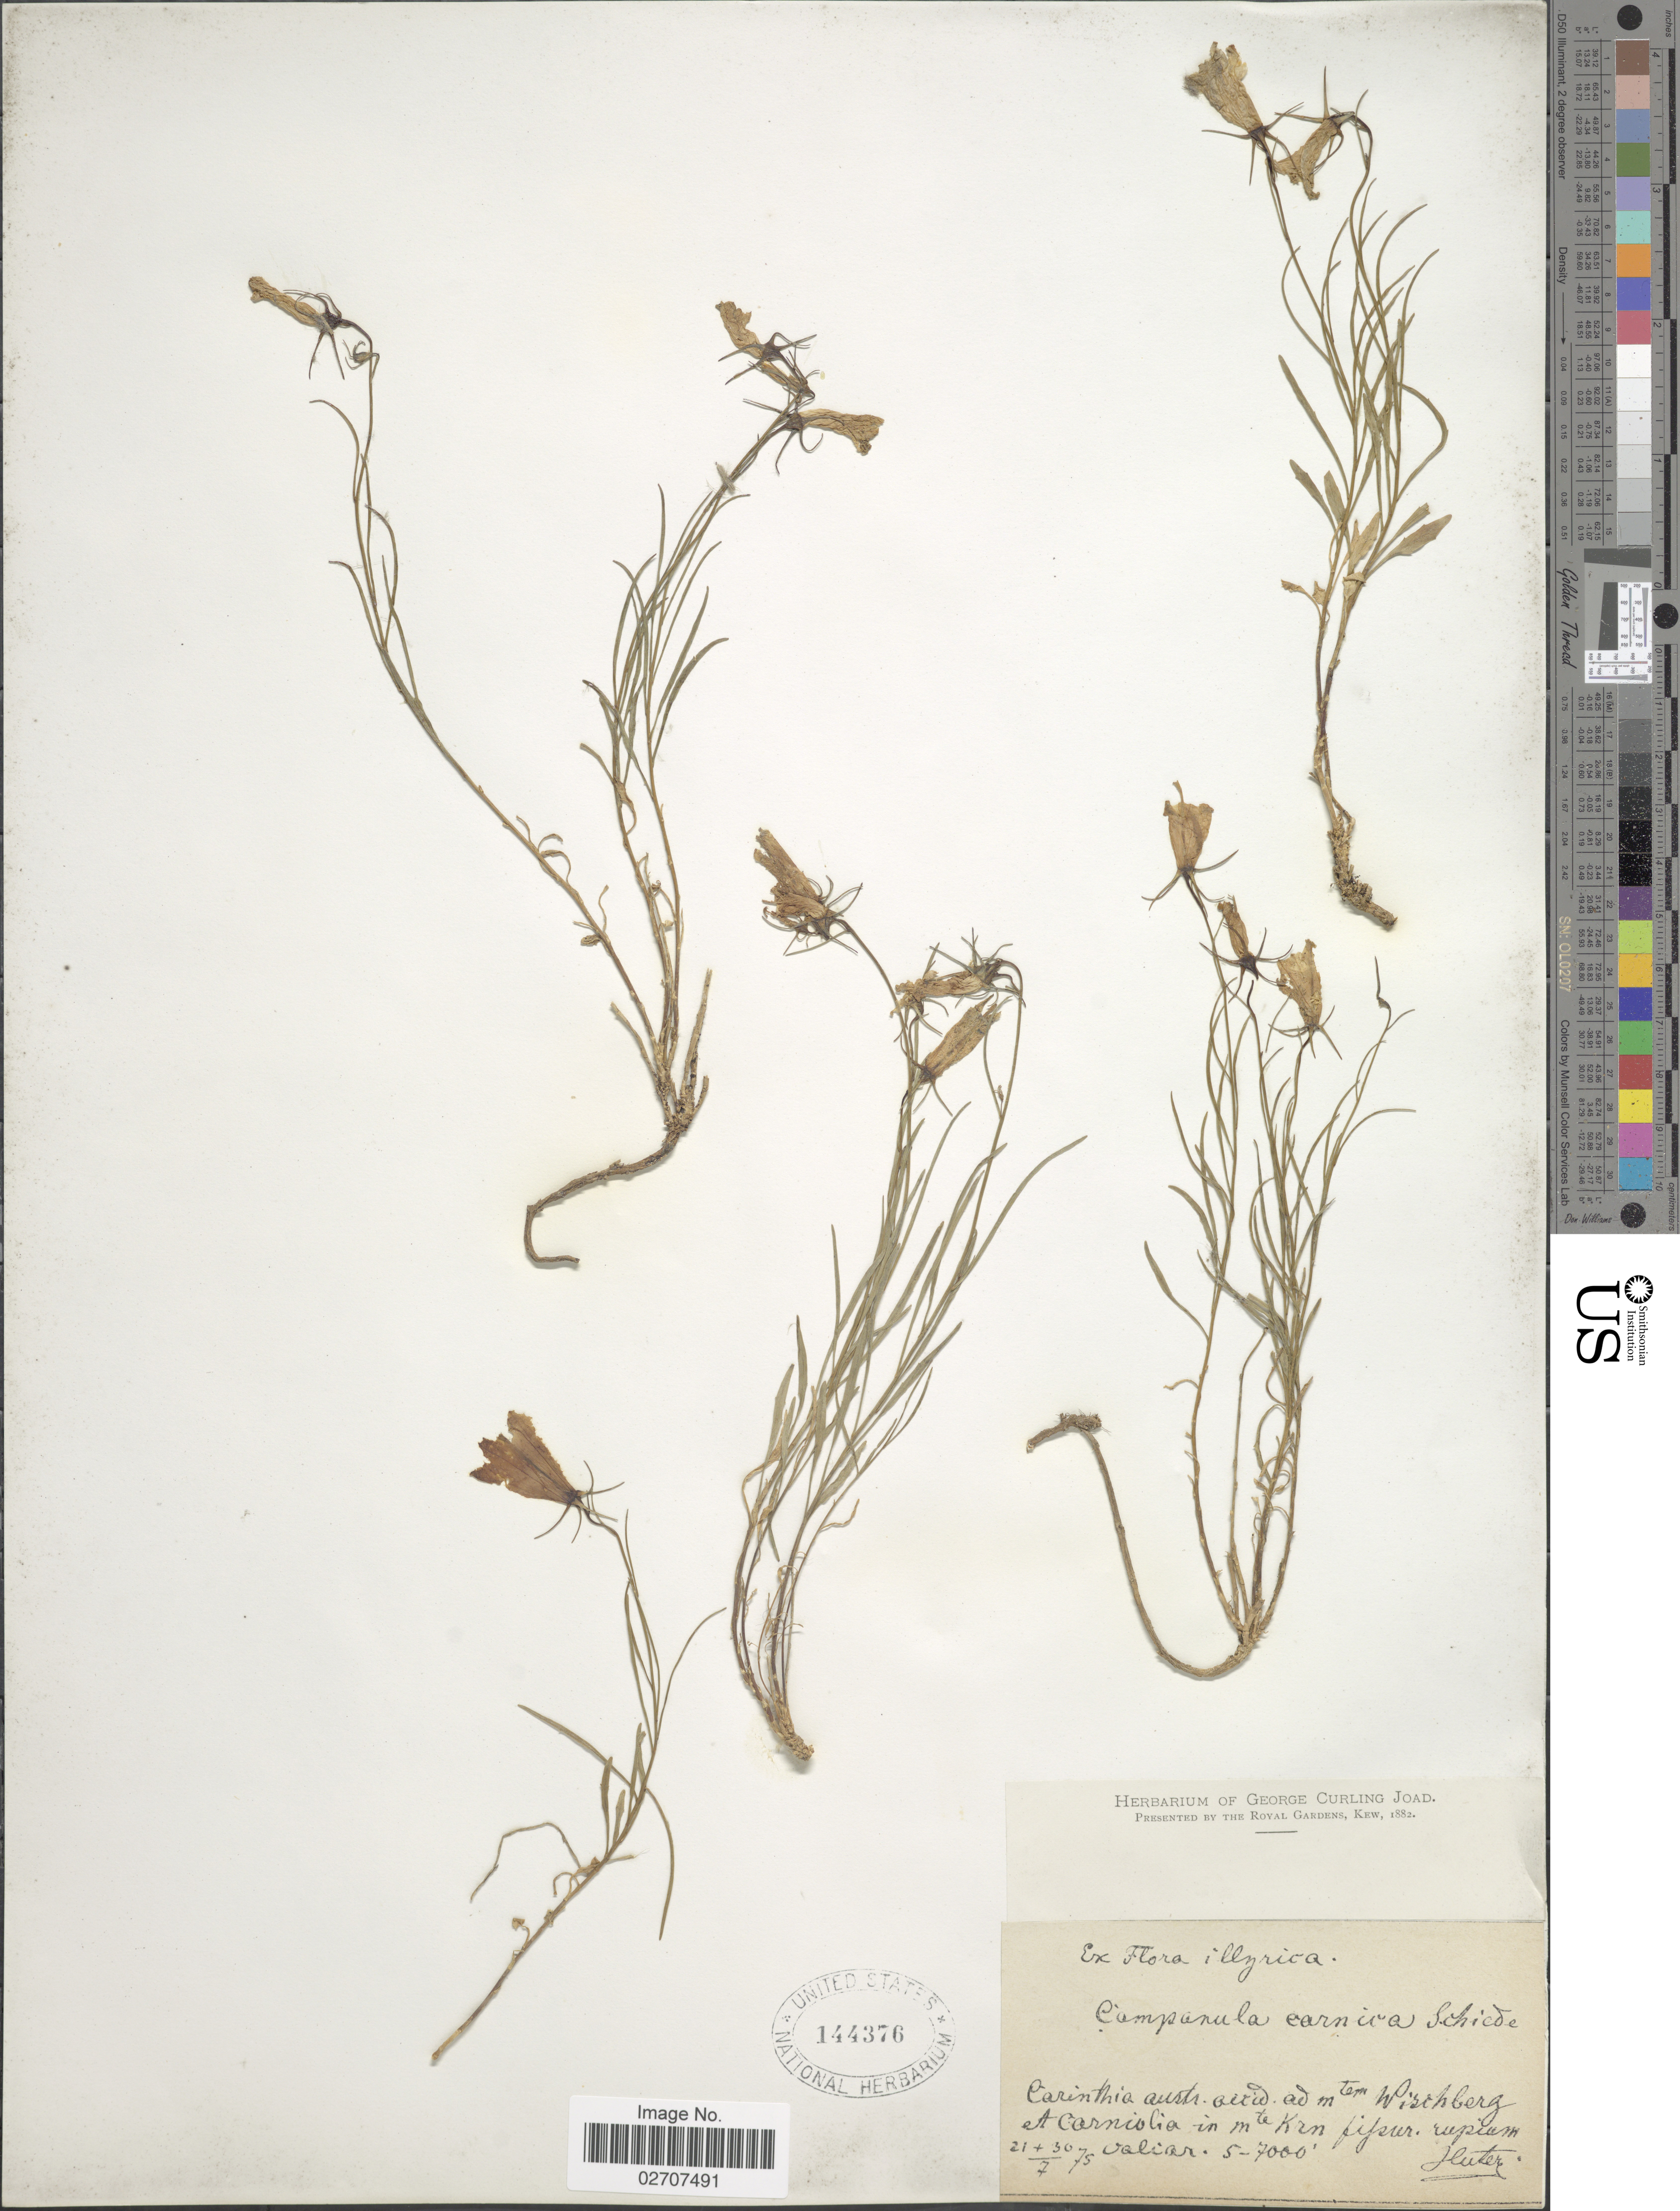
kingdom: Plantae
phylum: Tracheophyta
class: Magnoliopsida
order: Asterales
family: Campanulaceae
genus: Campanula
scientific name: Campanula carnica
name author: Schiede ex Mert. & W.D.J. Koch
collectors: -. Huter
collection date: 1875-07-21/1875-07-30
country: Austria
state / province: Karnten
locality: Illyrica, Carinthia austr. occid. ad. mtem Wischberg et carniolia in mte Krn fifur. rupium. [interpreted]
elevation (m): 1524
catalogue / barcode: US 144376